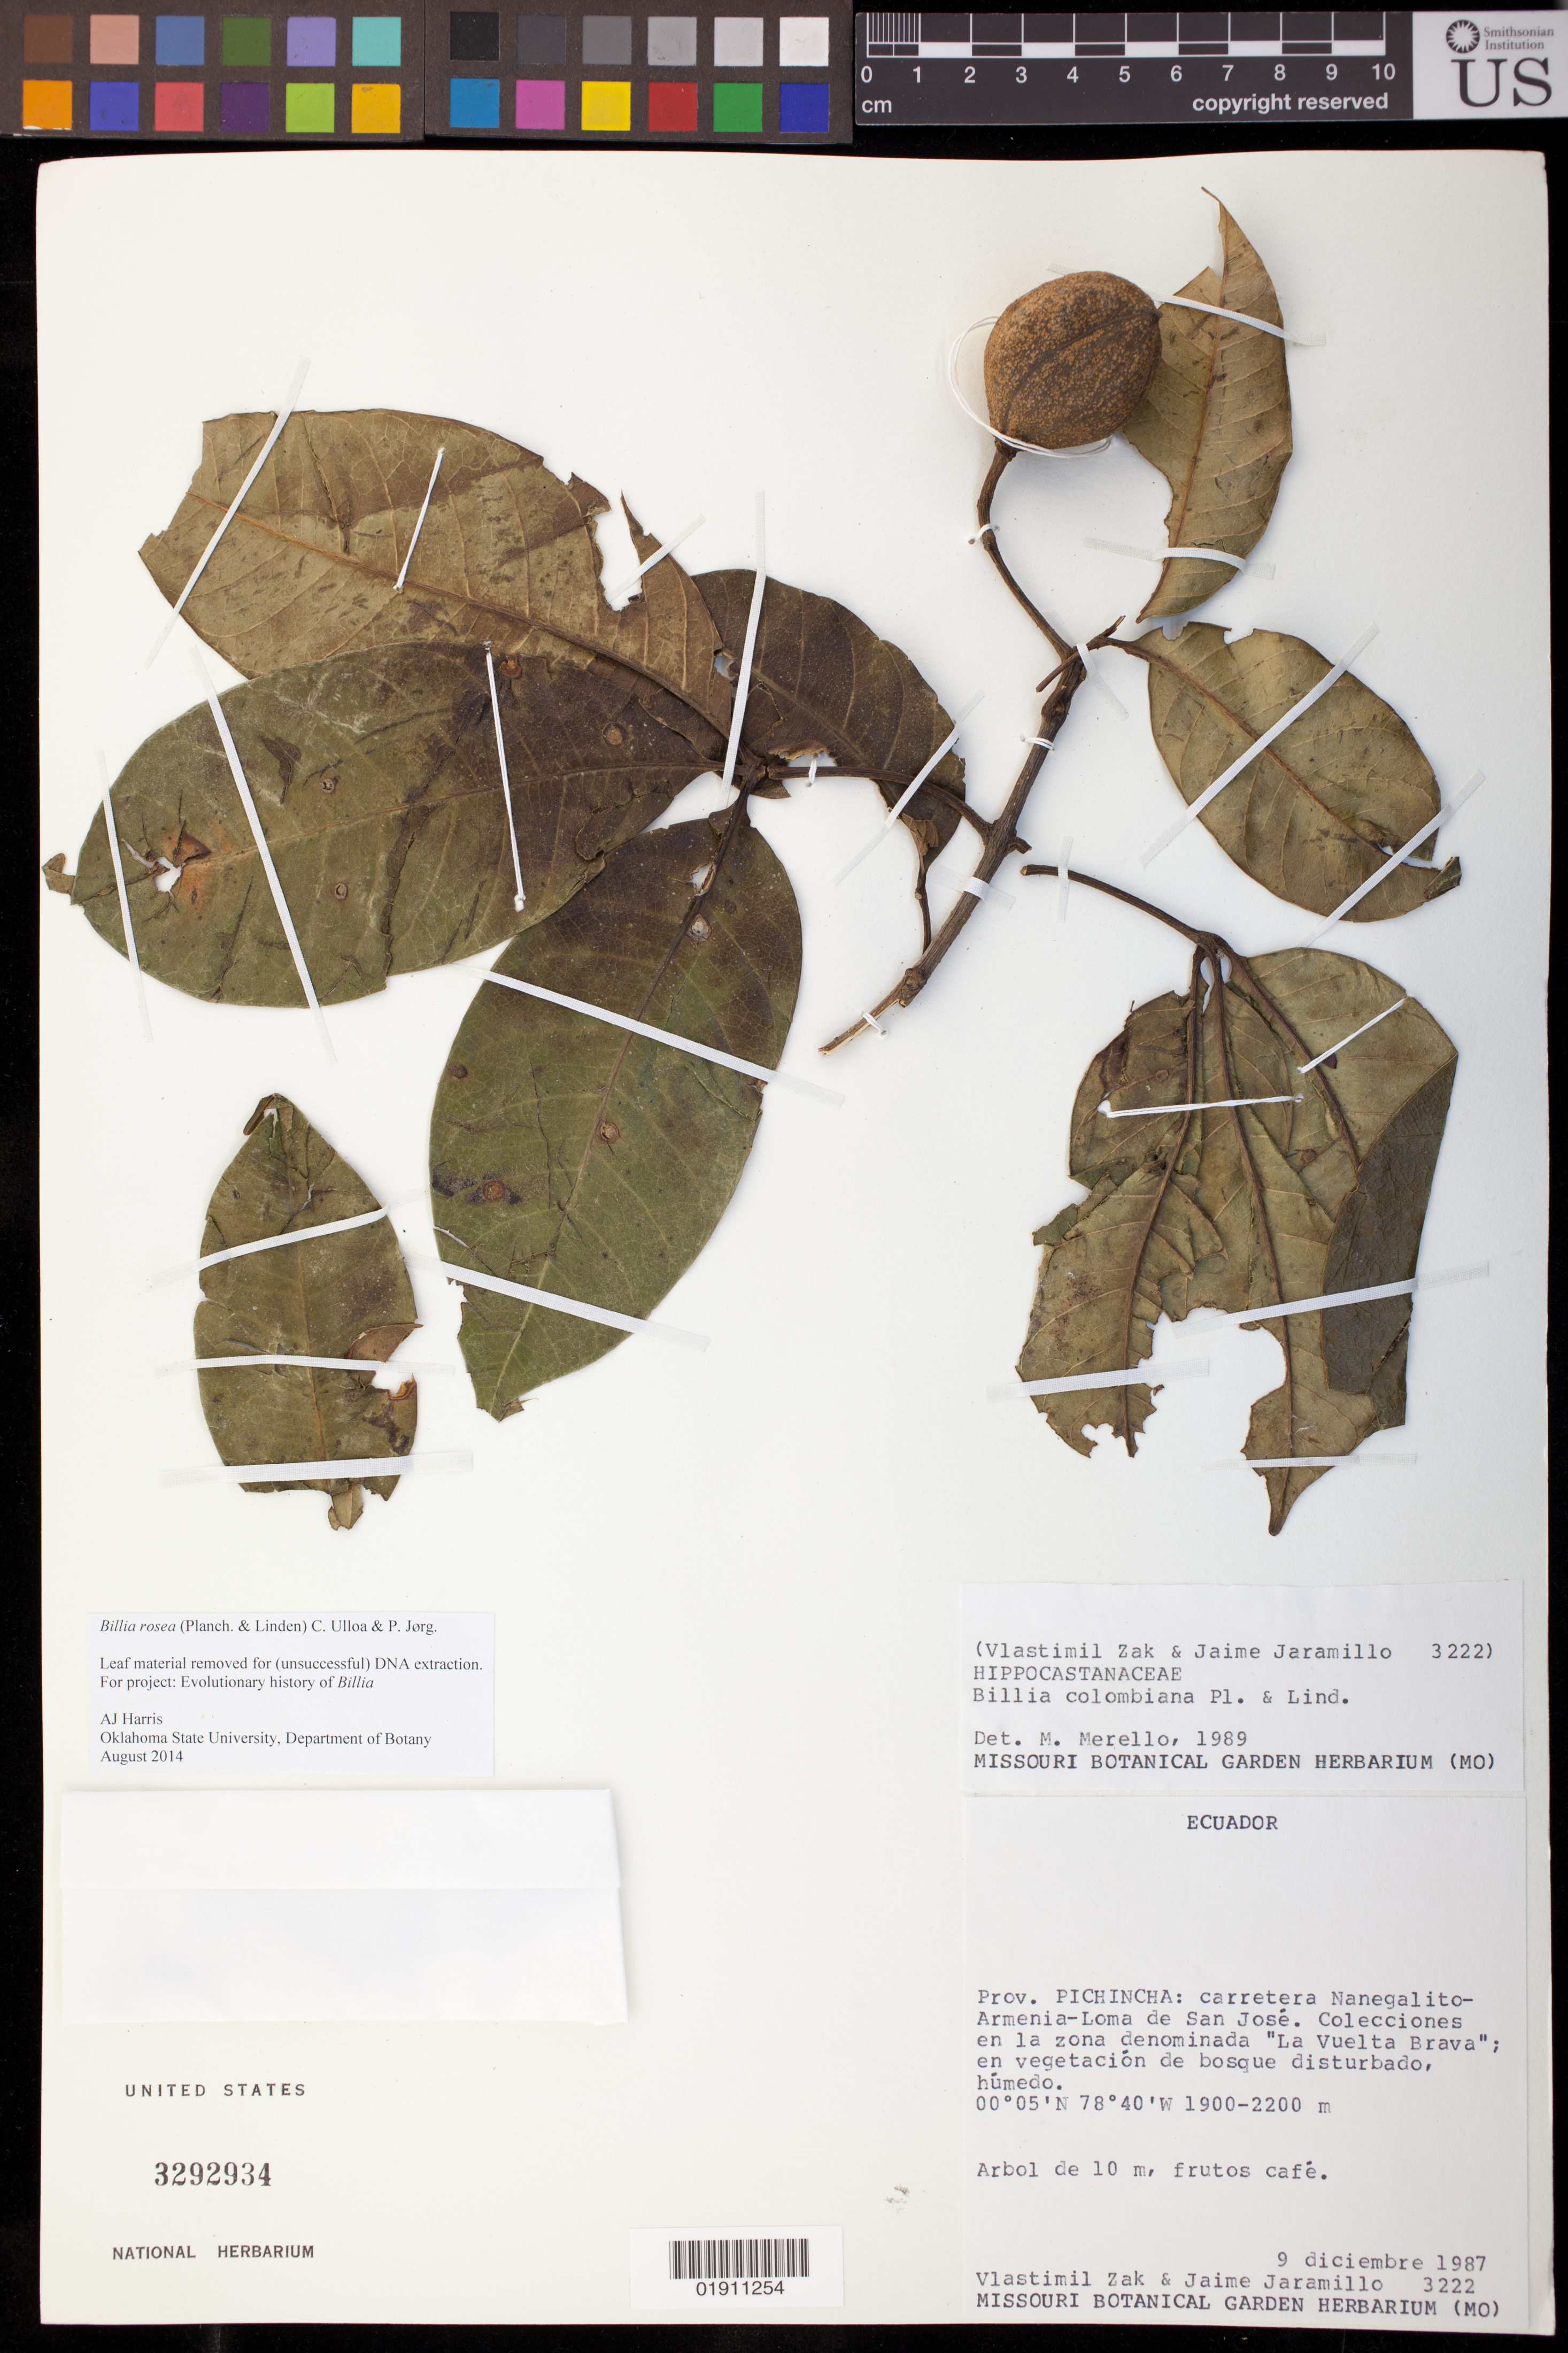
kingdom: Plantae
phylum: Tracheophyta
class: Magnoliopsida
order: Sapindales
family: Sapindaceae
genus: Billia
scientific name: Billia rosea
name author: (Planch. & Linden) C. Ulloa & P.M. Jørg.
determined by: Harris, A. J.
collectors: V. Zak & J. L. Jaramillo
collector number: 3222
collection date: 1987-12-09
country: Ecuador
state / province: Pichincha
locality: carretera Nanegaliot-Amernia-Loma de San Jose. Colecciones en la zona denominada "La Vuelta Brava"; en vegetación de bosque disturbado, húmedo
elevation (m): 1900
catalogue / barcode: US 3292934